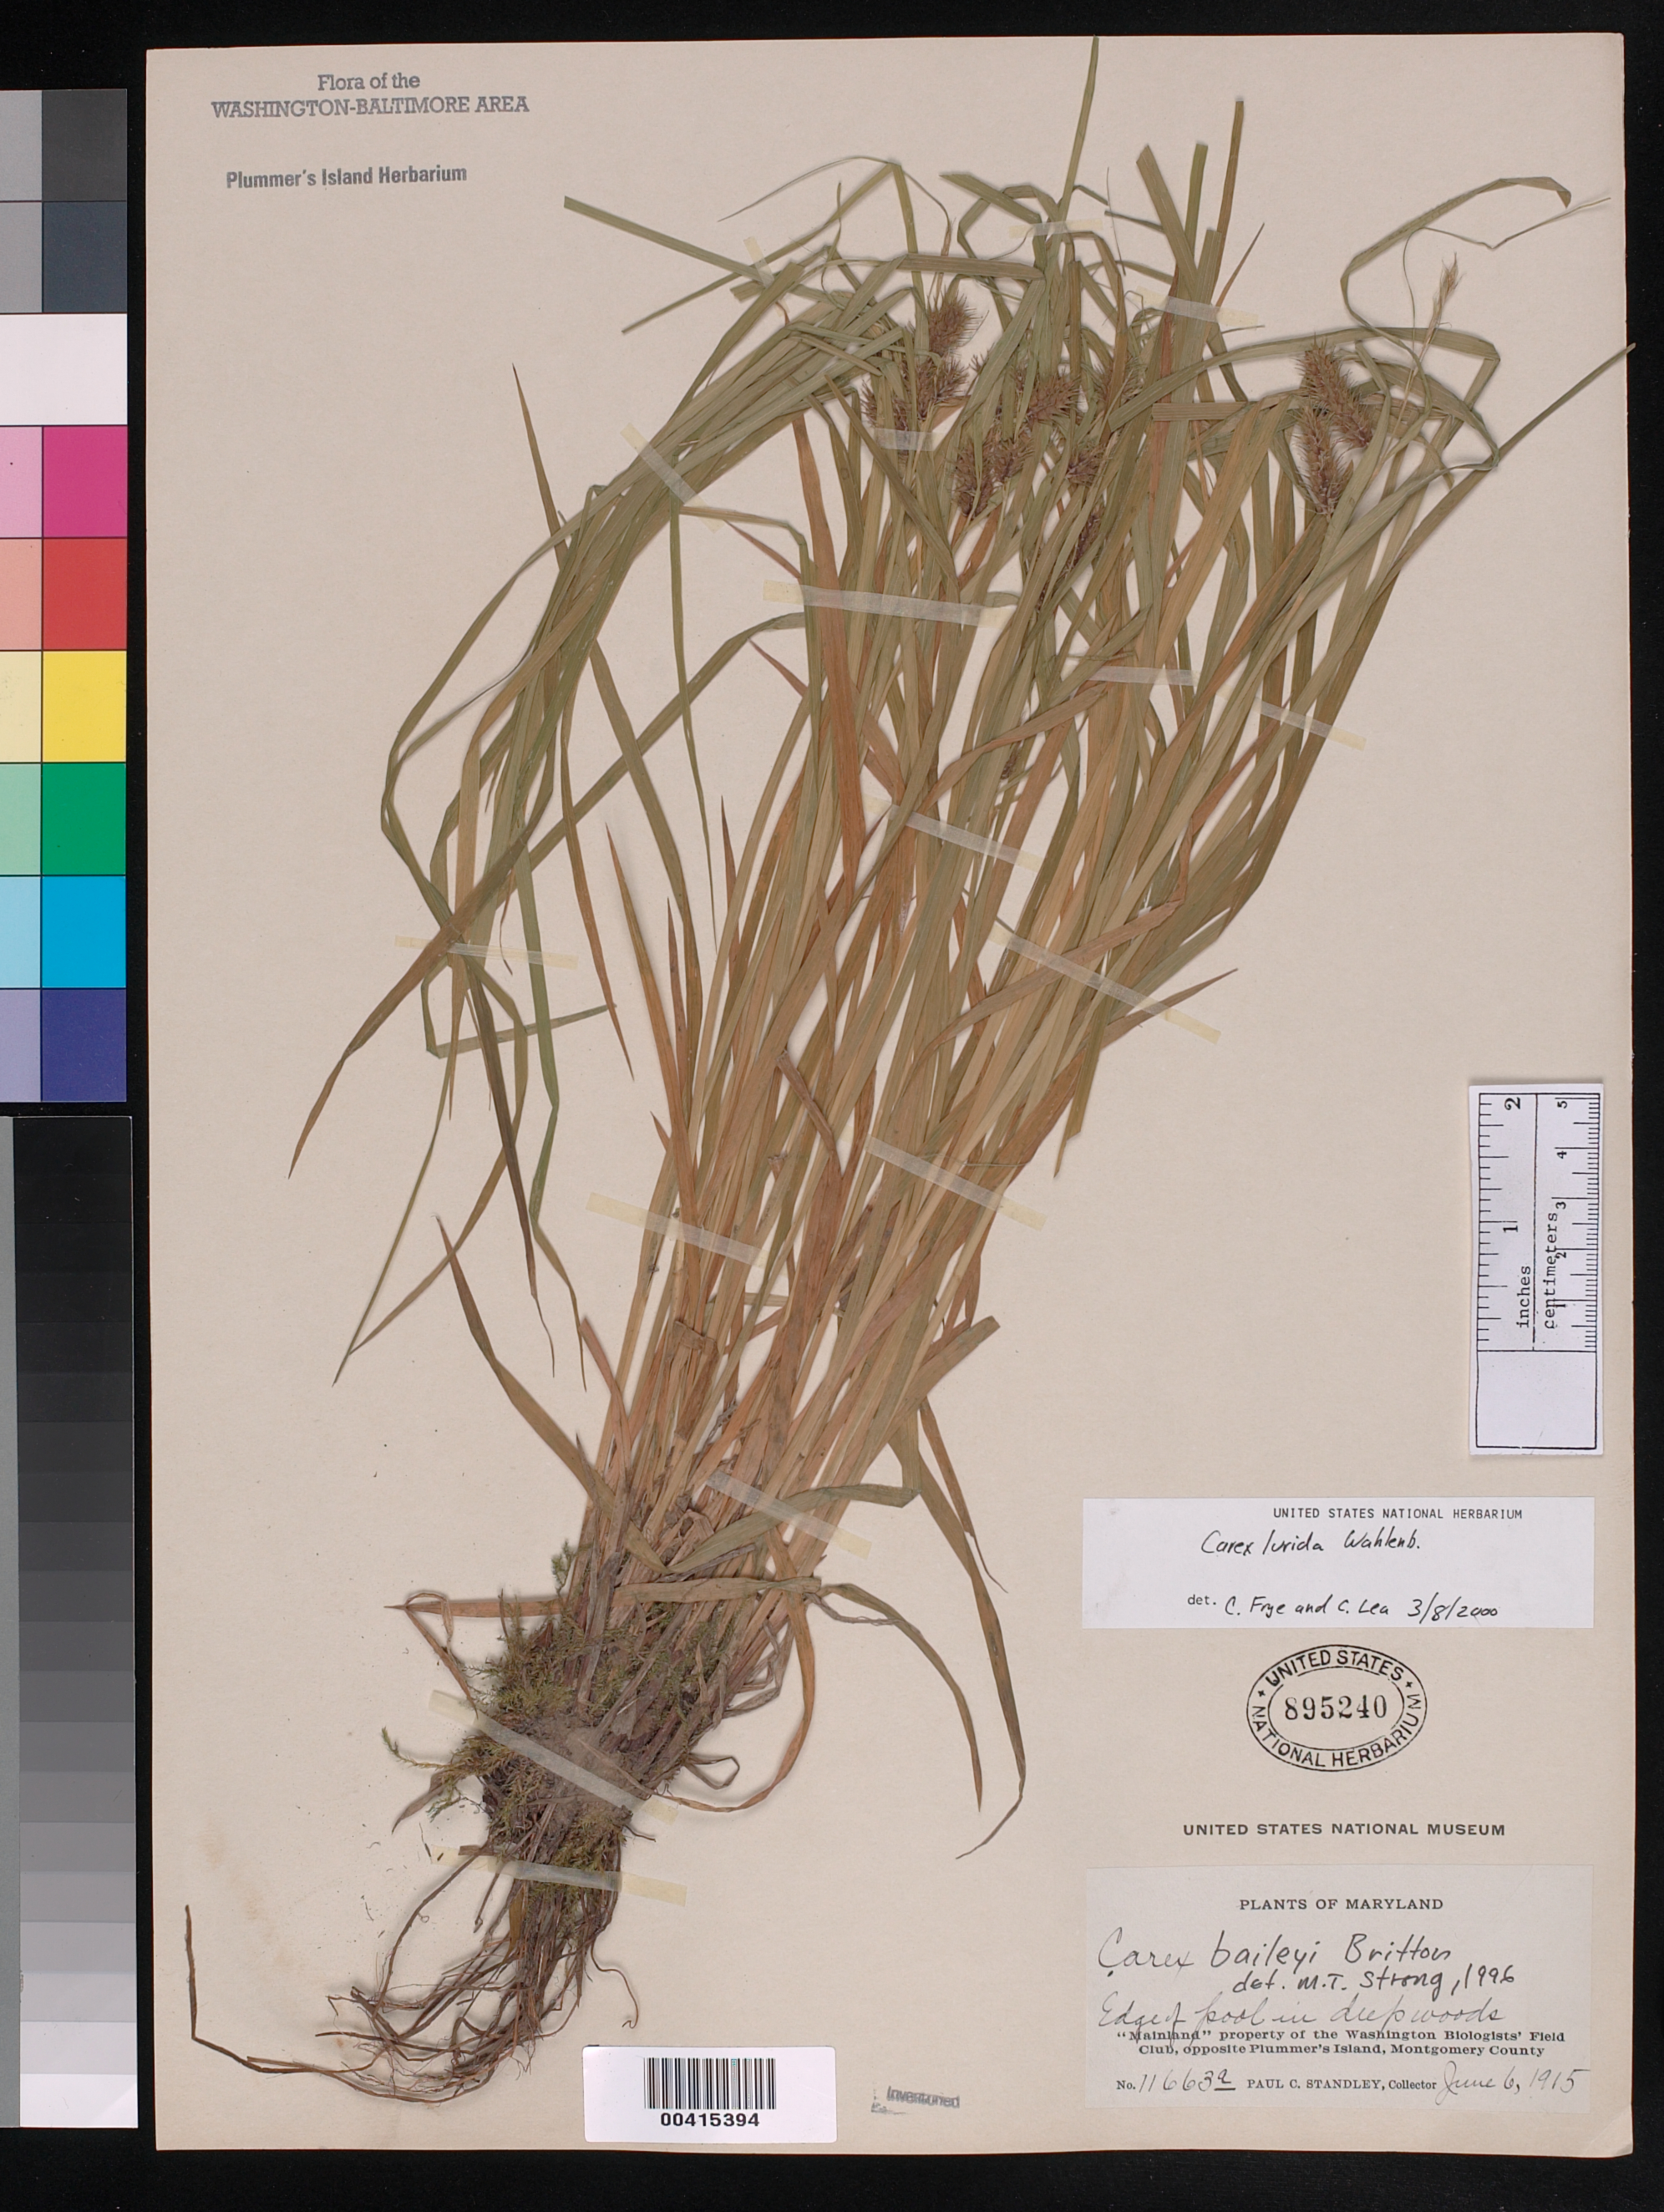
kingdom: Plantae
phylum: Tracheophyta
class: Liliopsida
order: Poales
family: Cyperaceae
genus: Carex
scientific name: Carex lurida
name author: Wahlenb.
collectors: P. C. Standley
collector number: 11633A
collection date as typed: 06 Jun 1915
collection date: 1915-06-06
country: United States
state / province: Maryland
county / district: Montgomery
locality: Plummer's Island, mainland C. & O. Canal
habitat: Edge of pool in deep woods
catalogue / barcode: US 895240